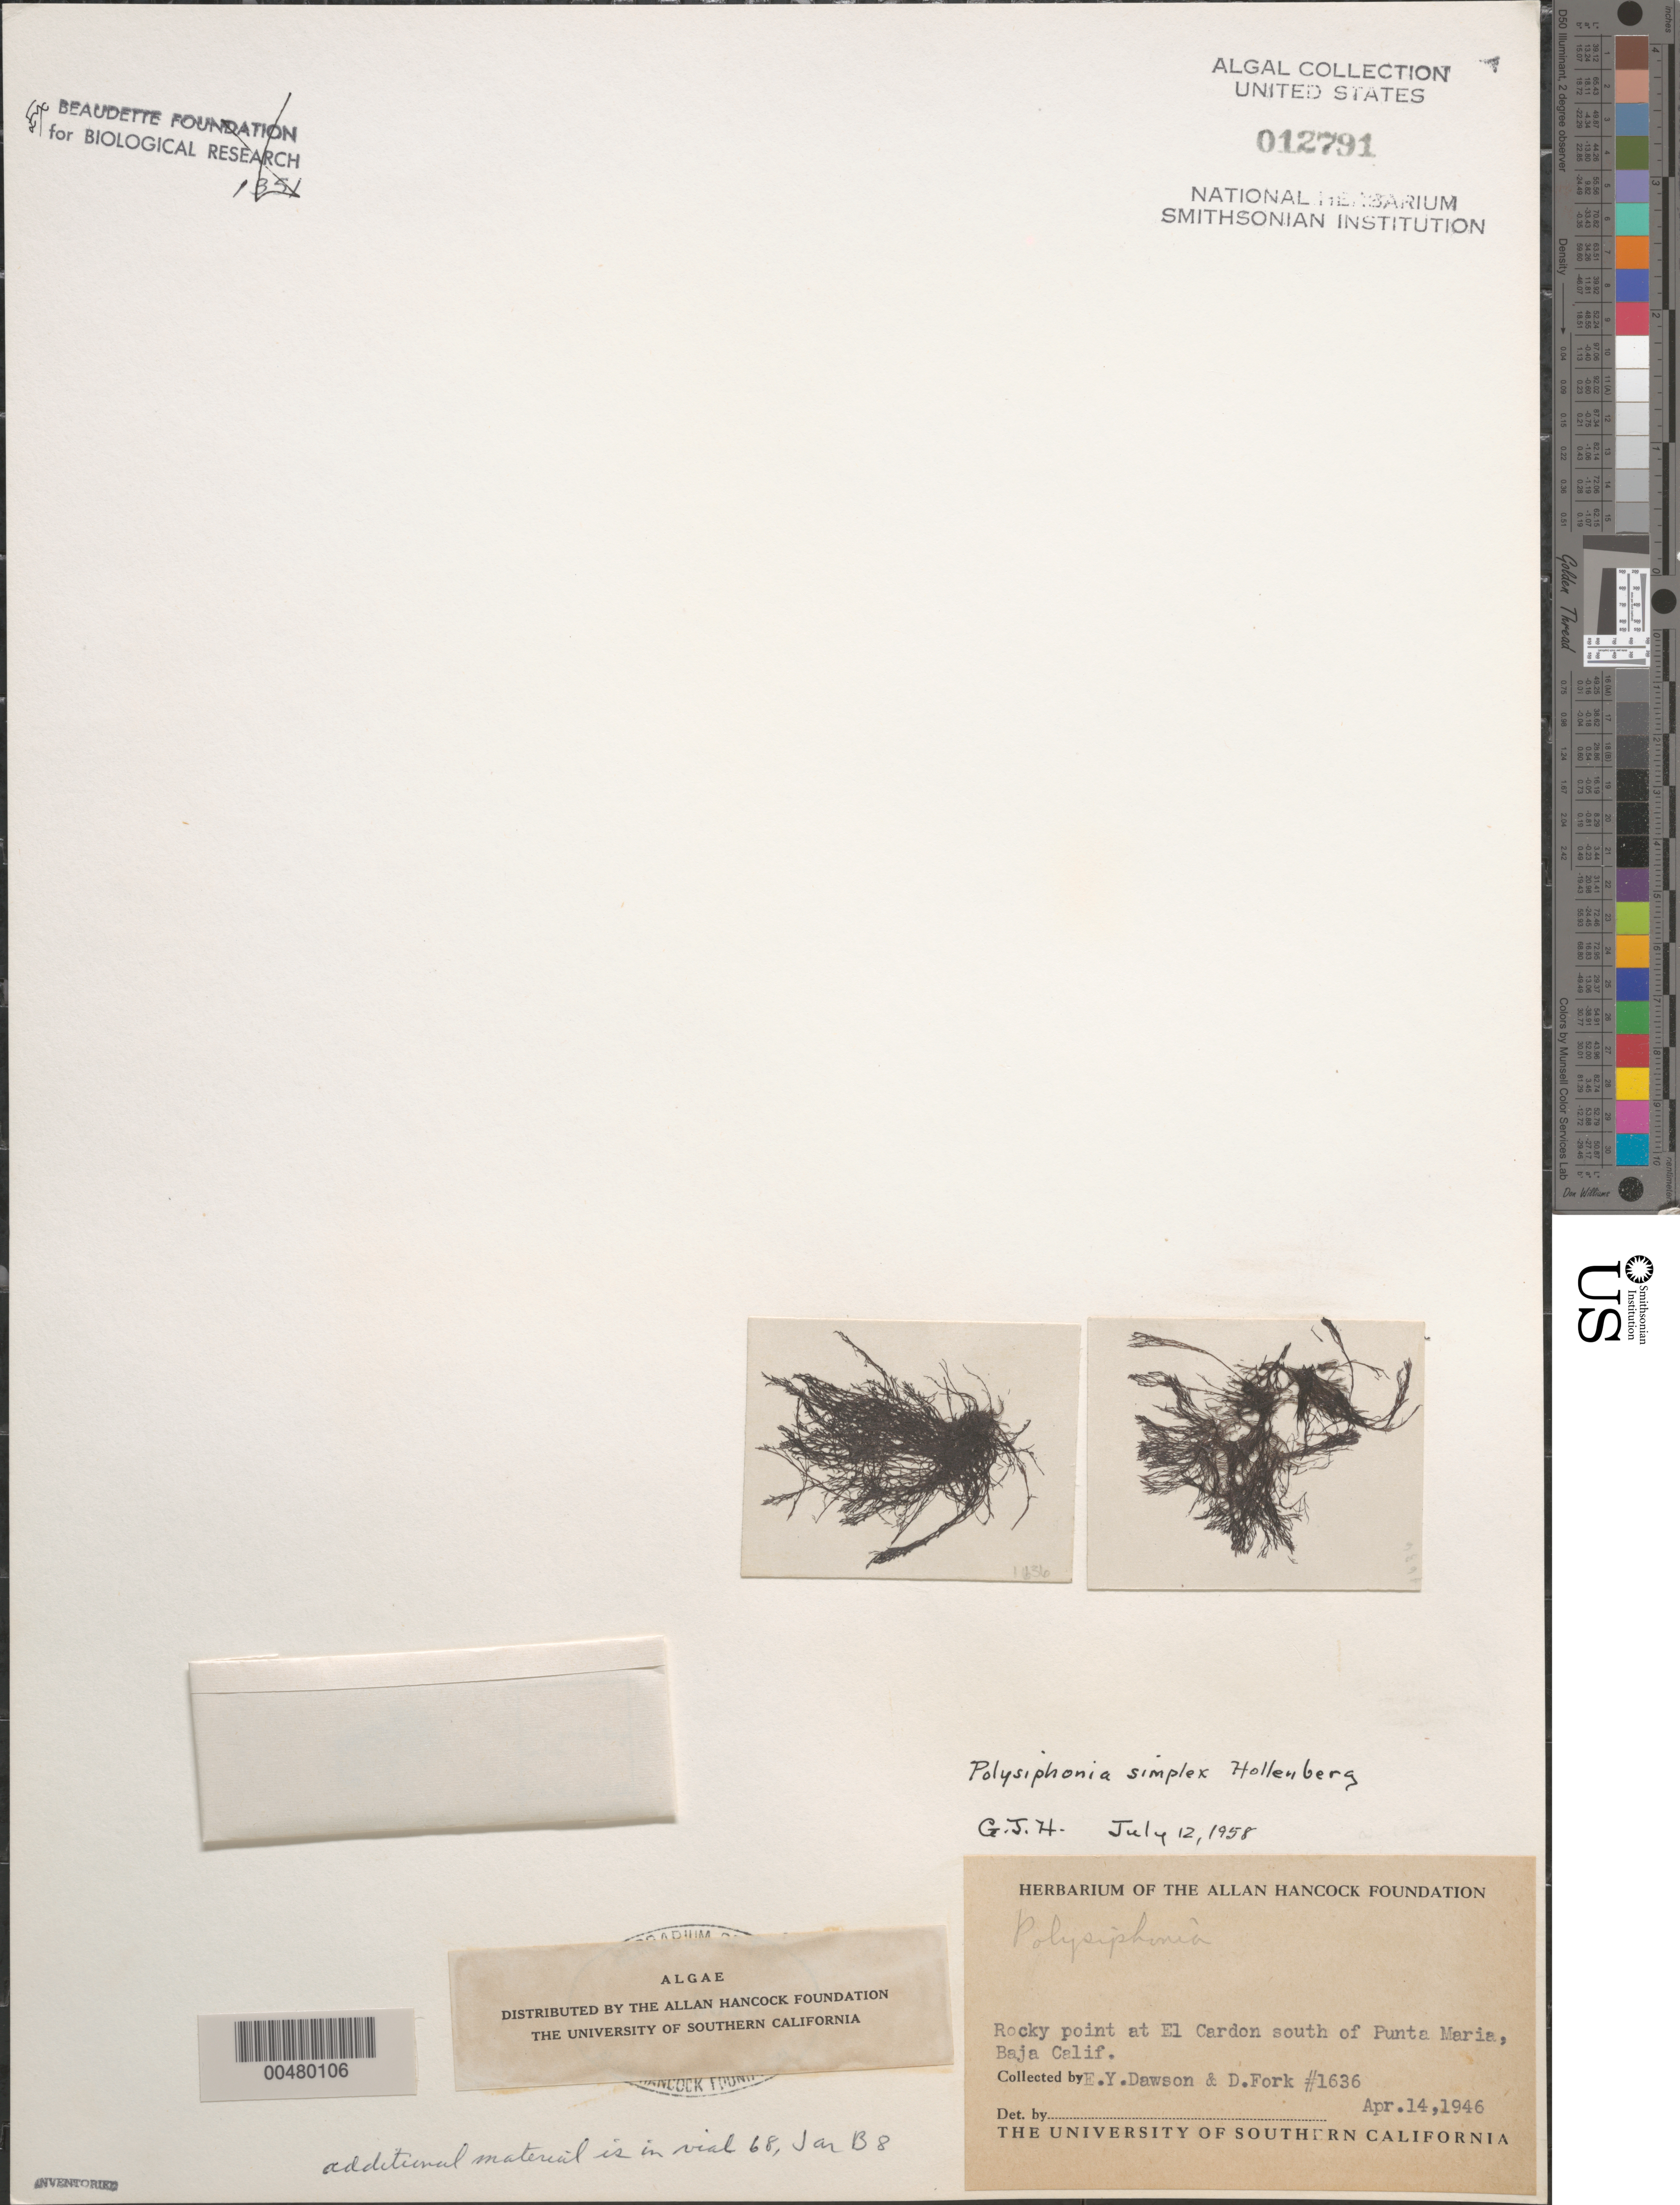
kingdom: Plantae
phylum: Rhodophyta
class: Florideophyceae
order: Ceramiales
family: Rhodomelaceae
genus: Melanothamnus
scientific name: Melanothamnus simplex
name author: (Hollenb.) Diaz-Tapia & Maggs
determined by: Algae name updating Project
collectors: E. Y. Dawson & D. Fork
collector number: EYD 1636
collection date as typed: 14 Apr 1946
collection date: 1946-04-14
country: Mexico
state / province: Baja California Norte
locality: El Cardon, south of Punta Maria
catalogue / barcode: US 12791